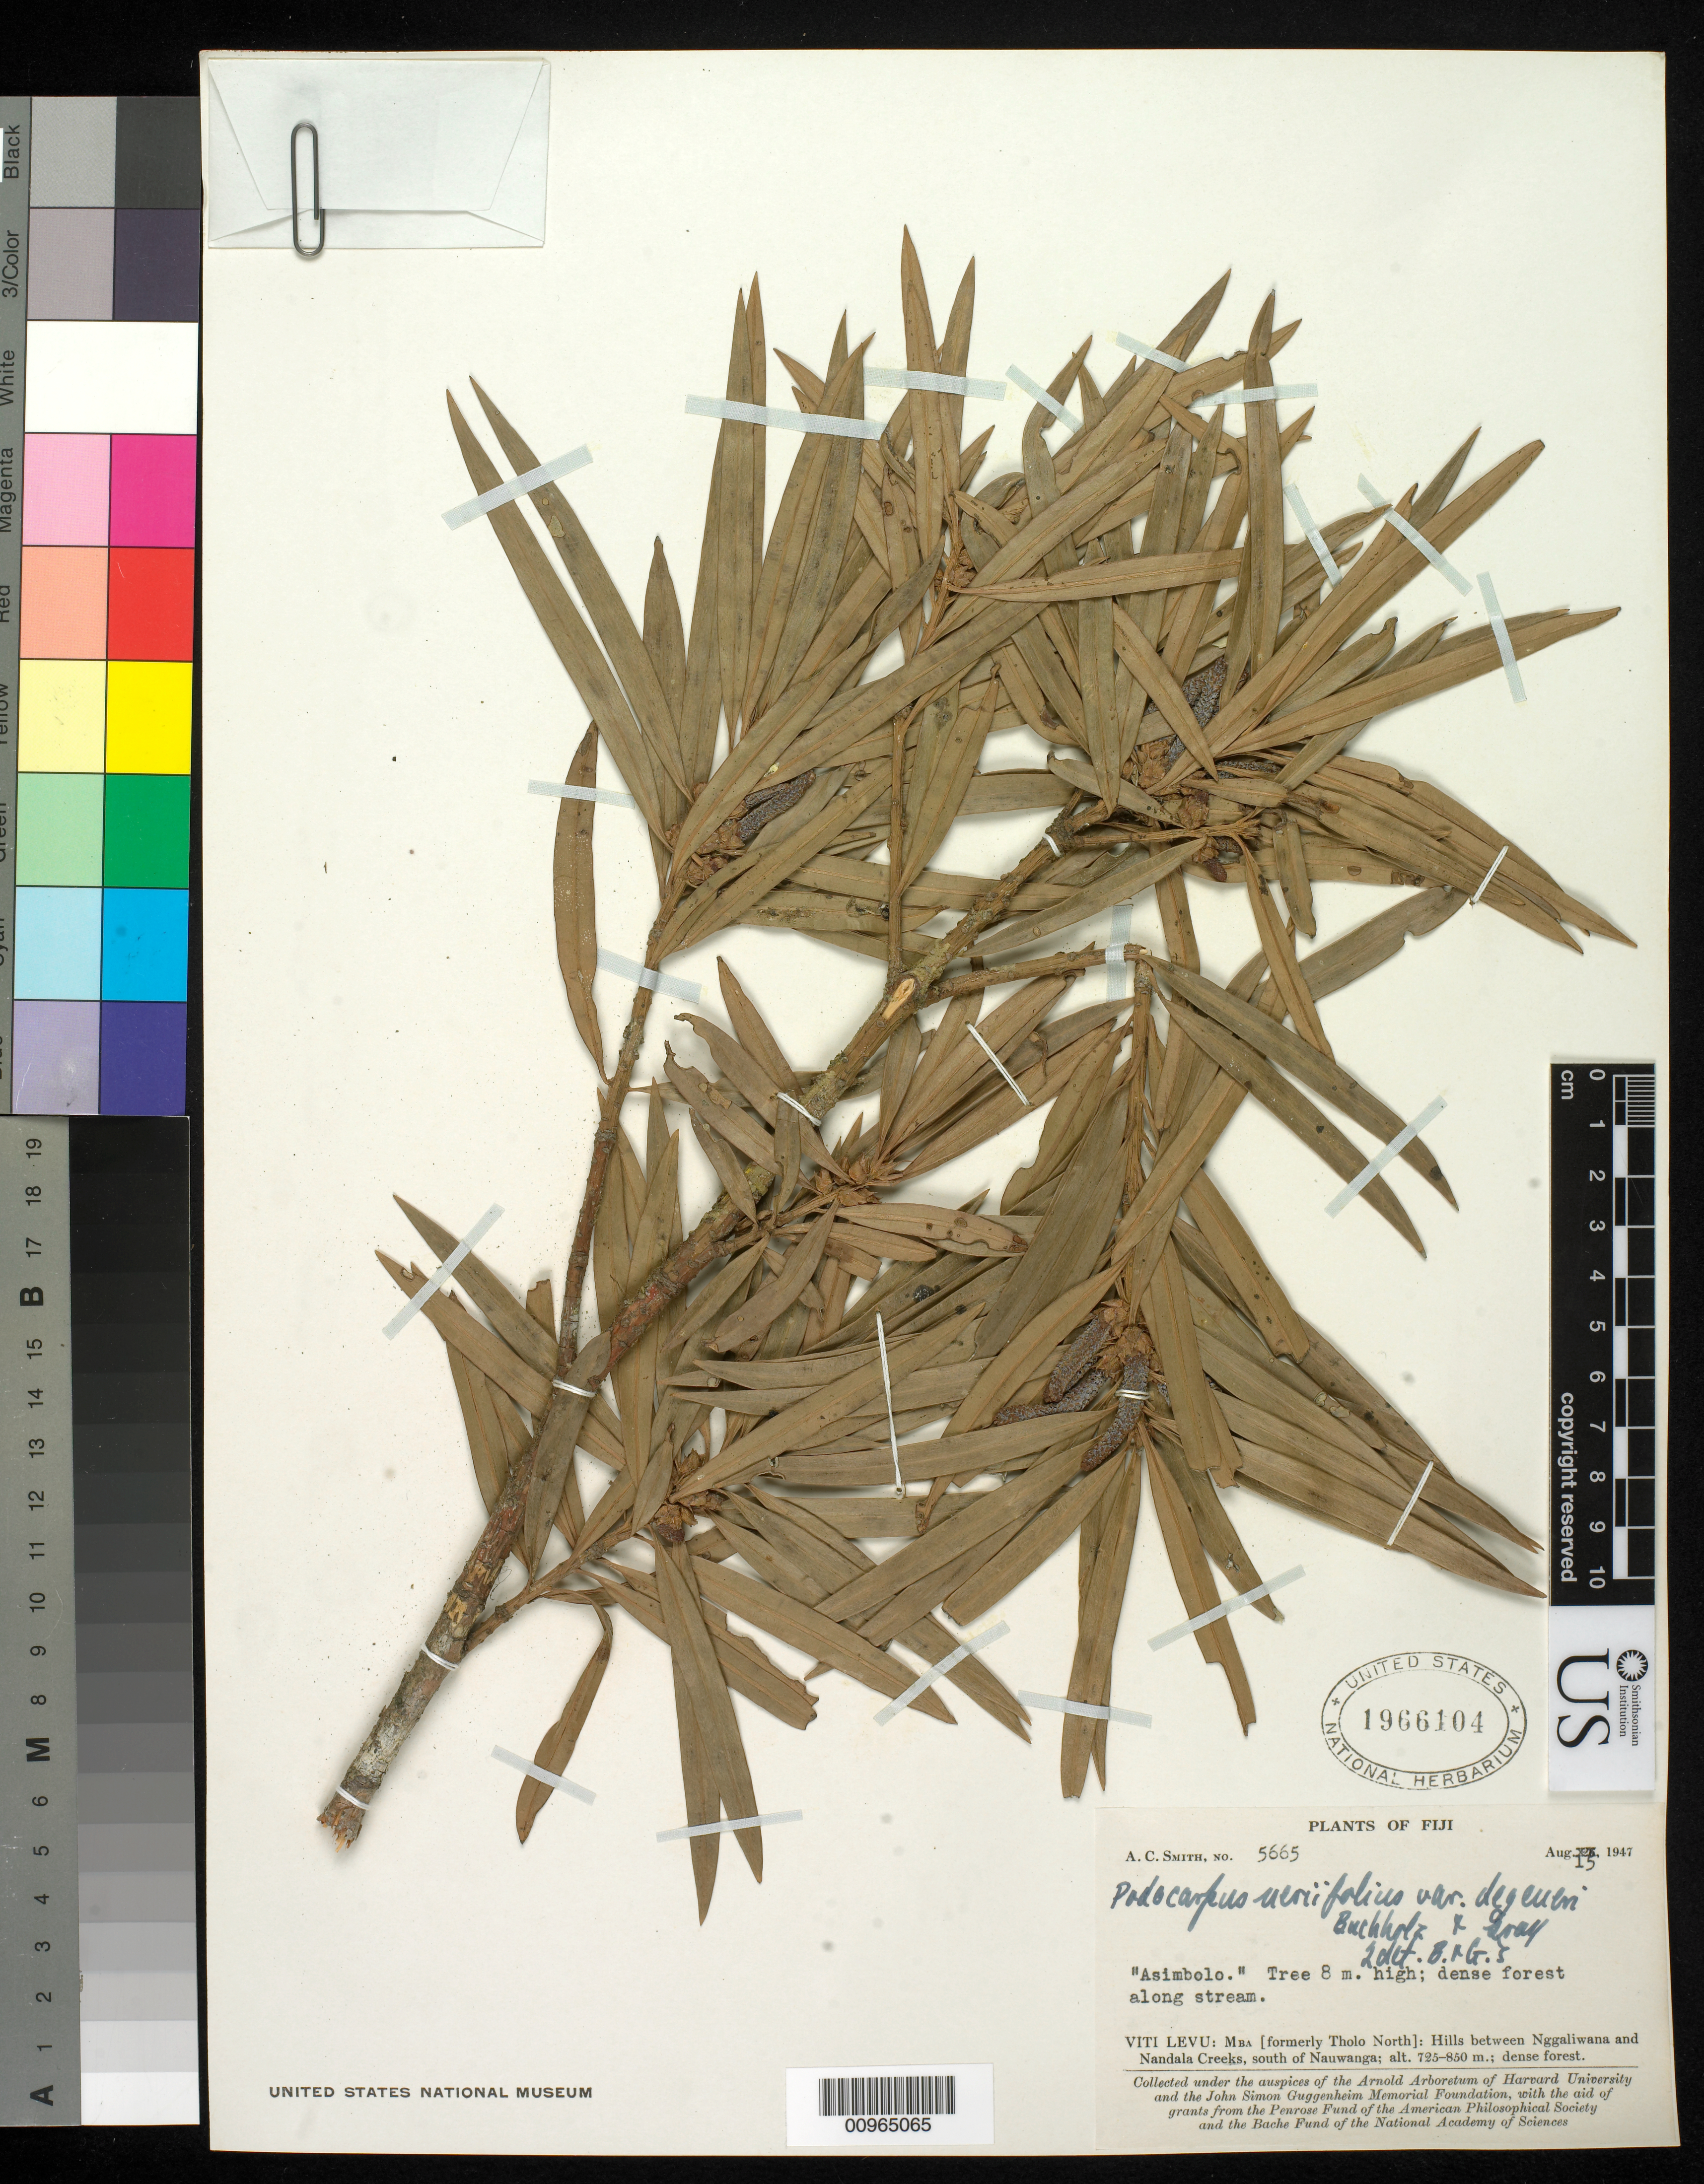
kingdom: Plantae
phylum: Tracheophyta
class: Pinopsida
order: Pinales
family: Podocarpaceae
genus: Podocarpus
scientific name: Podocarpus neriifolius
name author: D. Don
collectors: C. A. Smith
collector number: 5665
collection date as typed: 15 Aug 1947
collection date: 1947-08-15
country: Fiji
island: Viti Levu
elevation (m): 725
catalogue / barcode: US 1966104